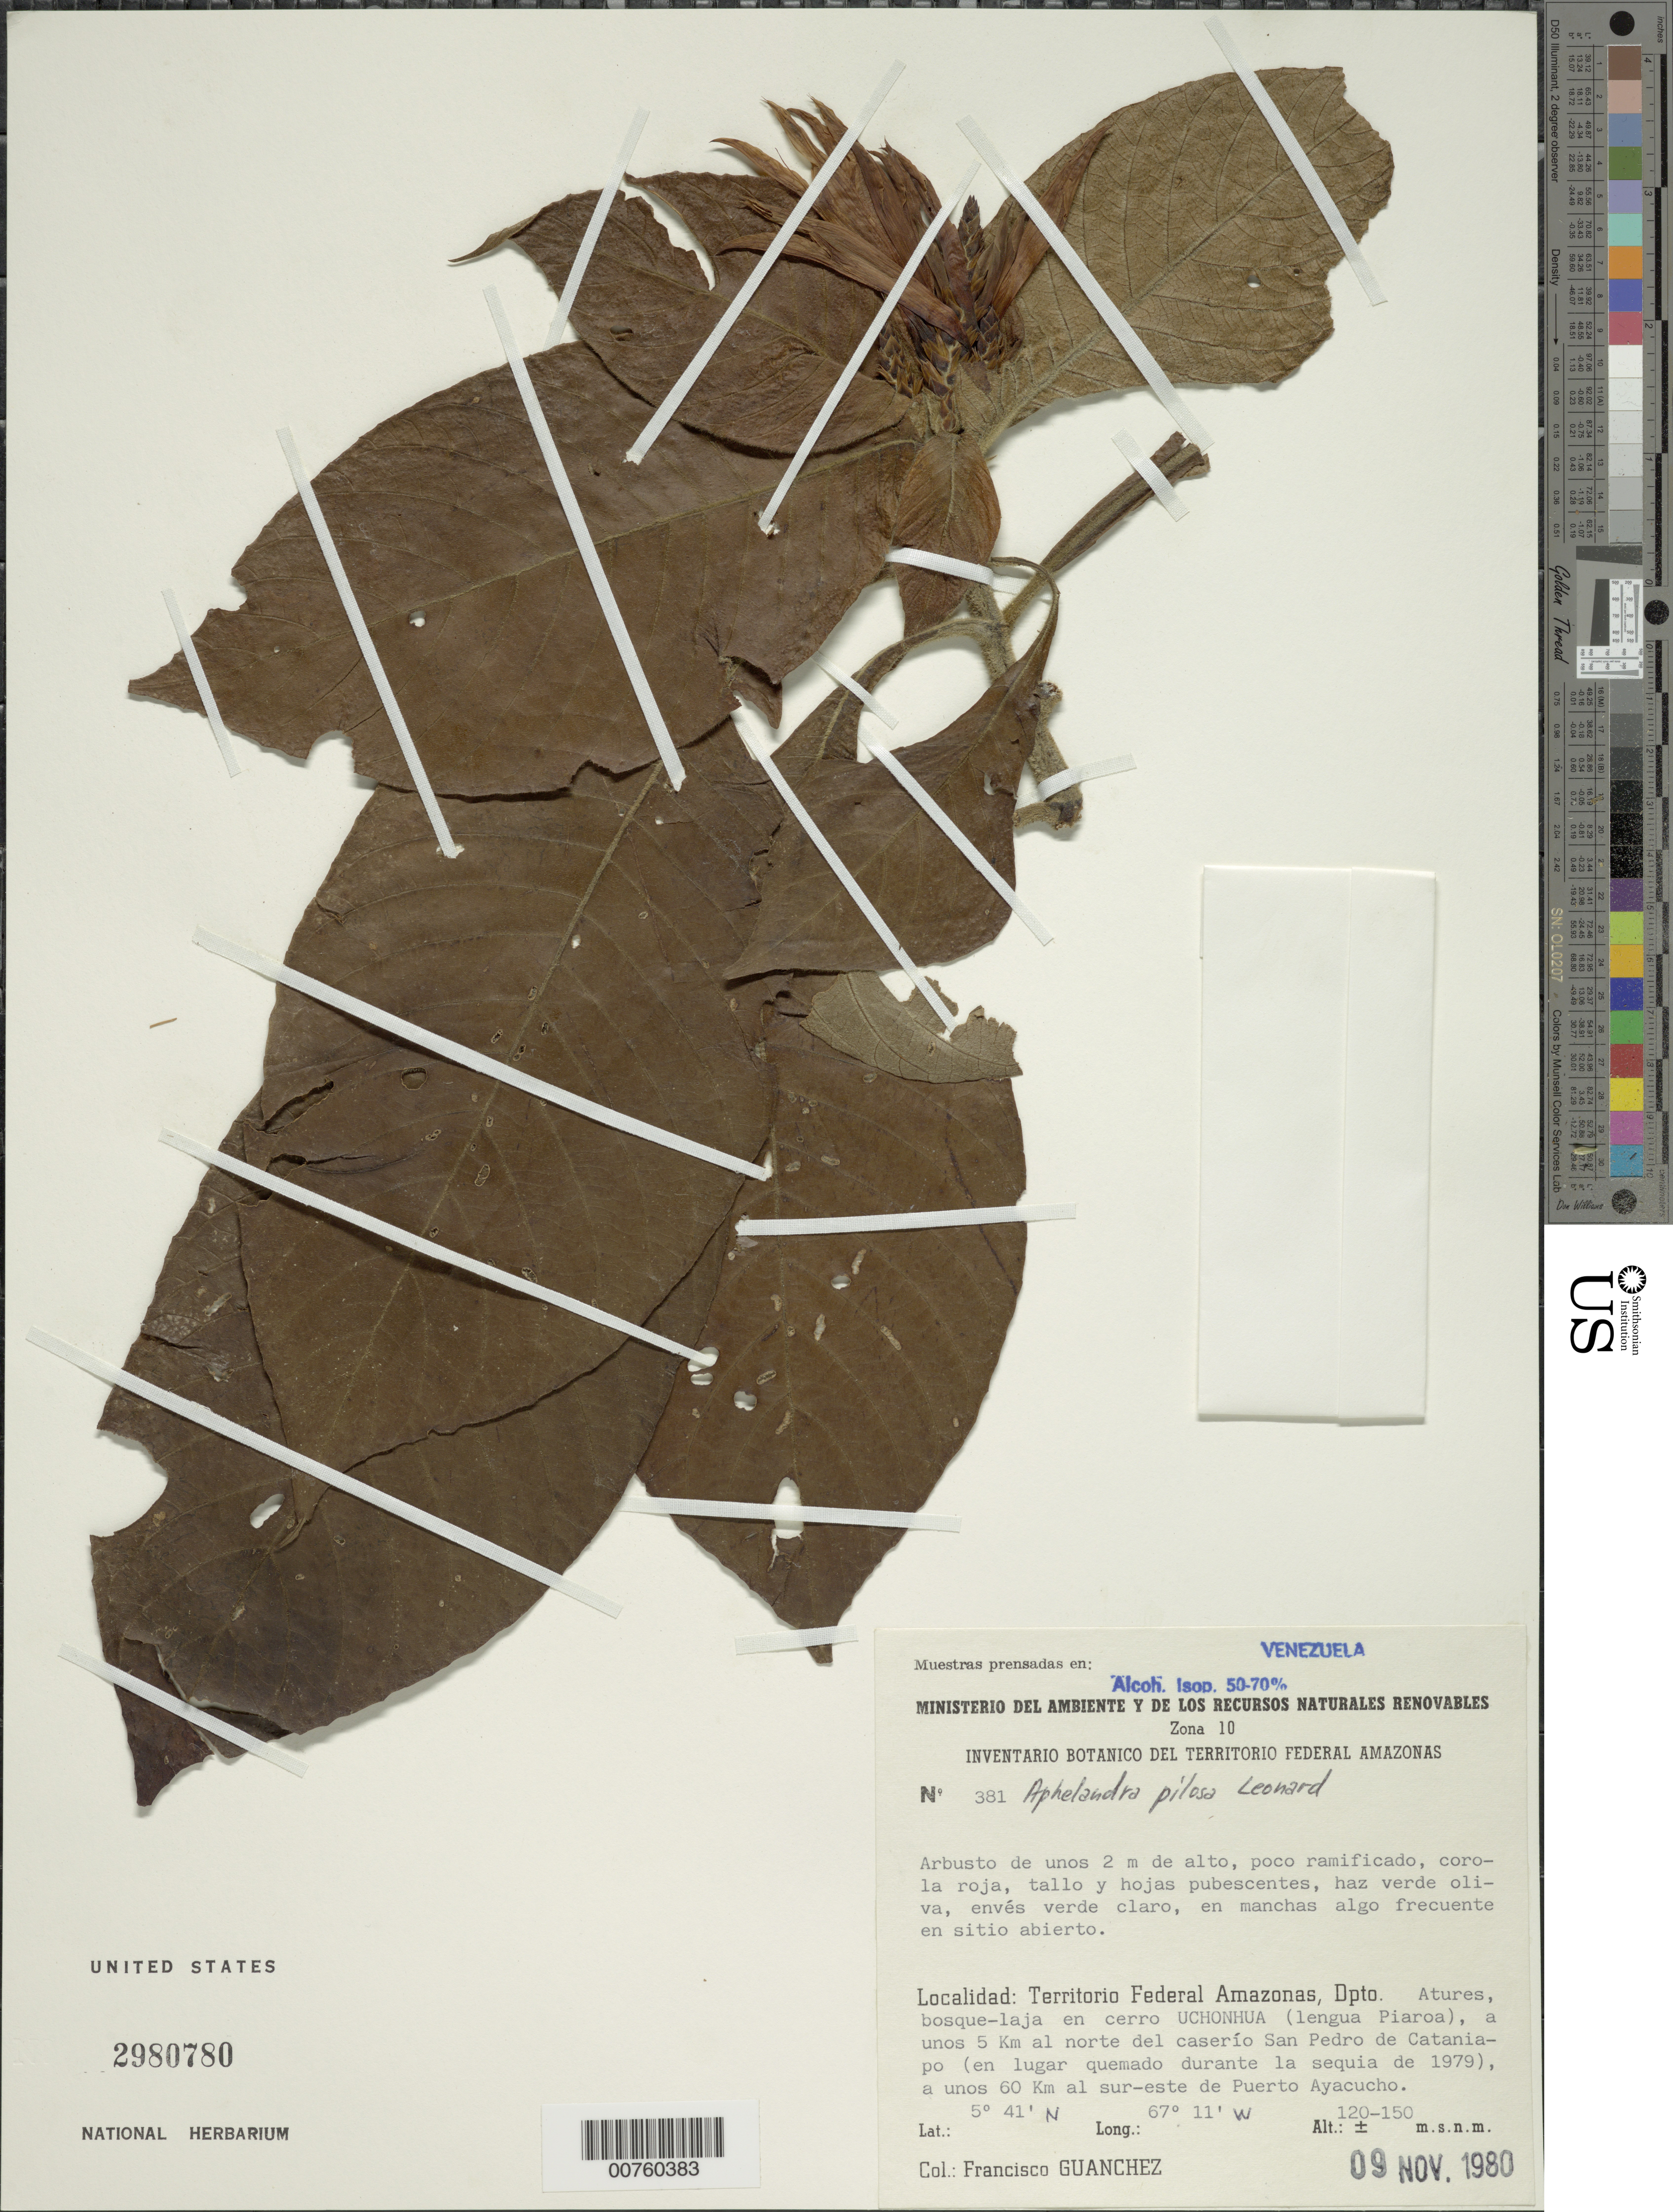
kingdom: Plantae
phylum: Tracheophyta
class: Magnoliopsida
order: Lamiales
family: Acanthaceae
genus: Aphelandra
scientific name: Aphelandra pilosa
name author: Leonard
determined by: Wasshausen, Dieter C., (BOT), Smithsonian Institution - National Museum of Natural History (UNITED STATES)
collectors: F. Guánchez M.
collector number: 381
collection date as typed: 9-Nov-80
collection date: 1980-11-09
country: Venezuela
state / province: Amazonas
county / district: Atures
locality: Cerro Uchonhua (lengua Piaroa), a unos 5km N del caserío San Pedro de Cataniapo, 60km SE de Puerto Ayacucho.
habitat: Bosque-laja, en manchas algo frecuente en sitio abierto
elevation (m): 120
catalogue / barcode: US 2980780